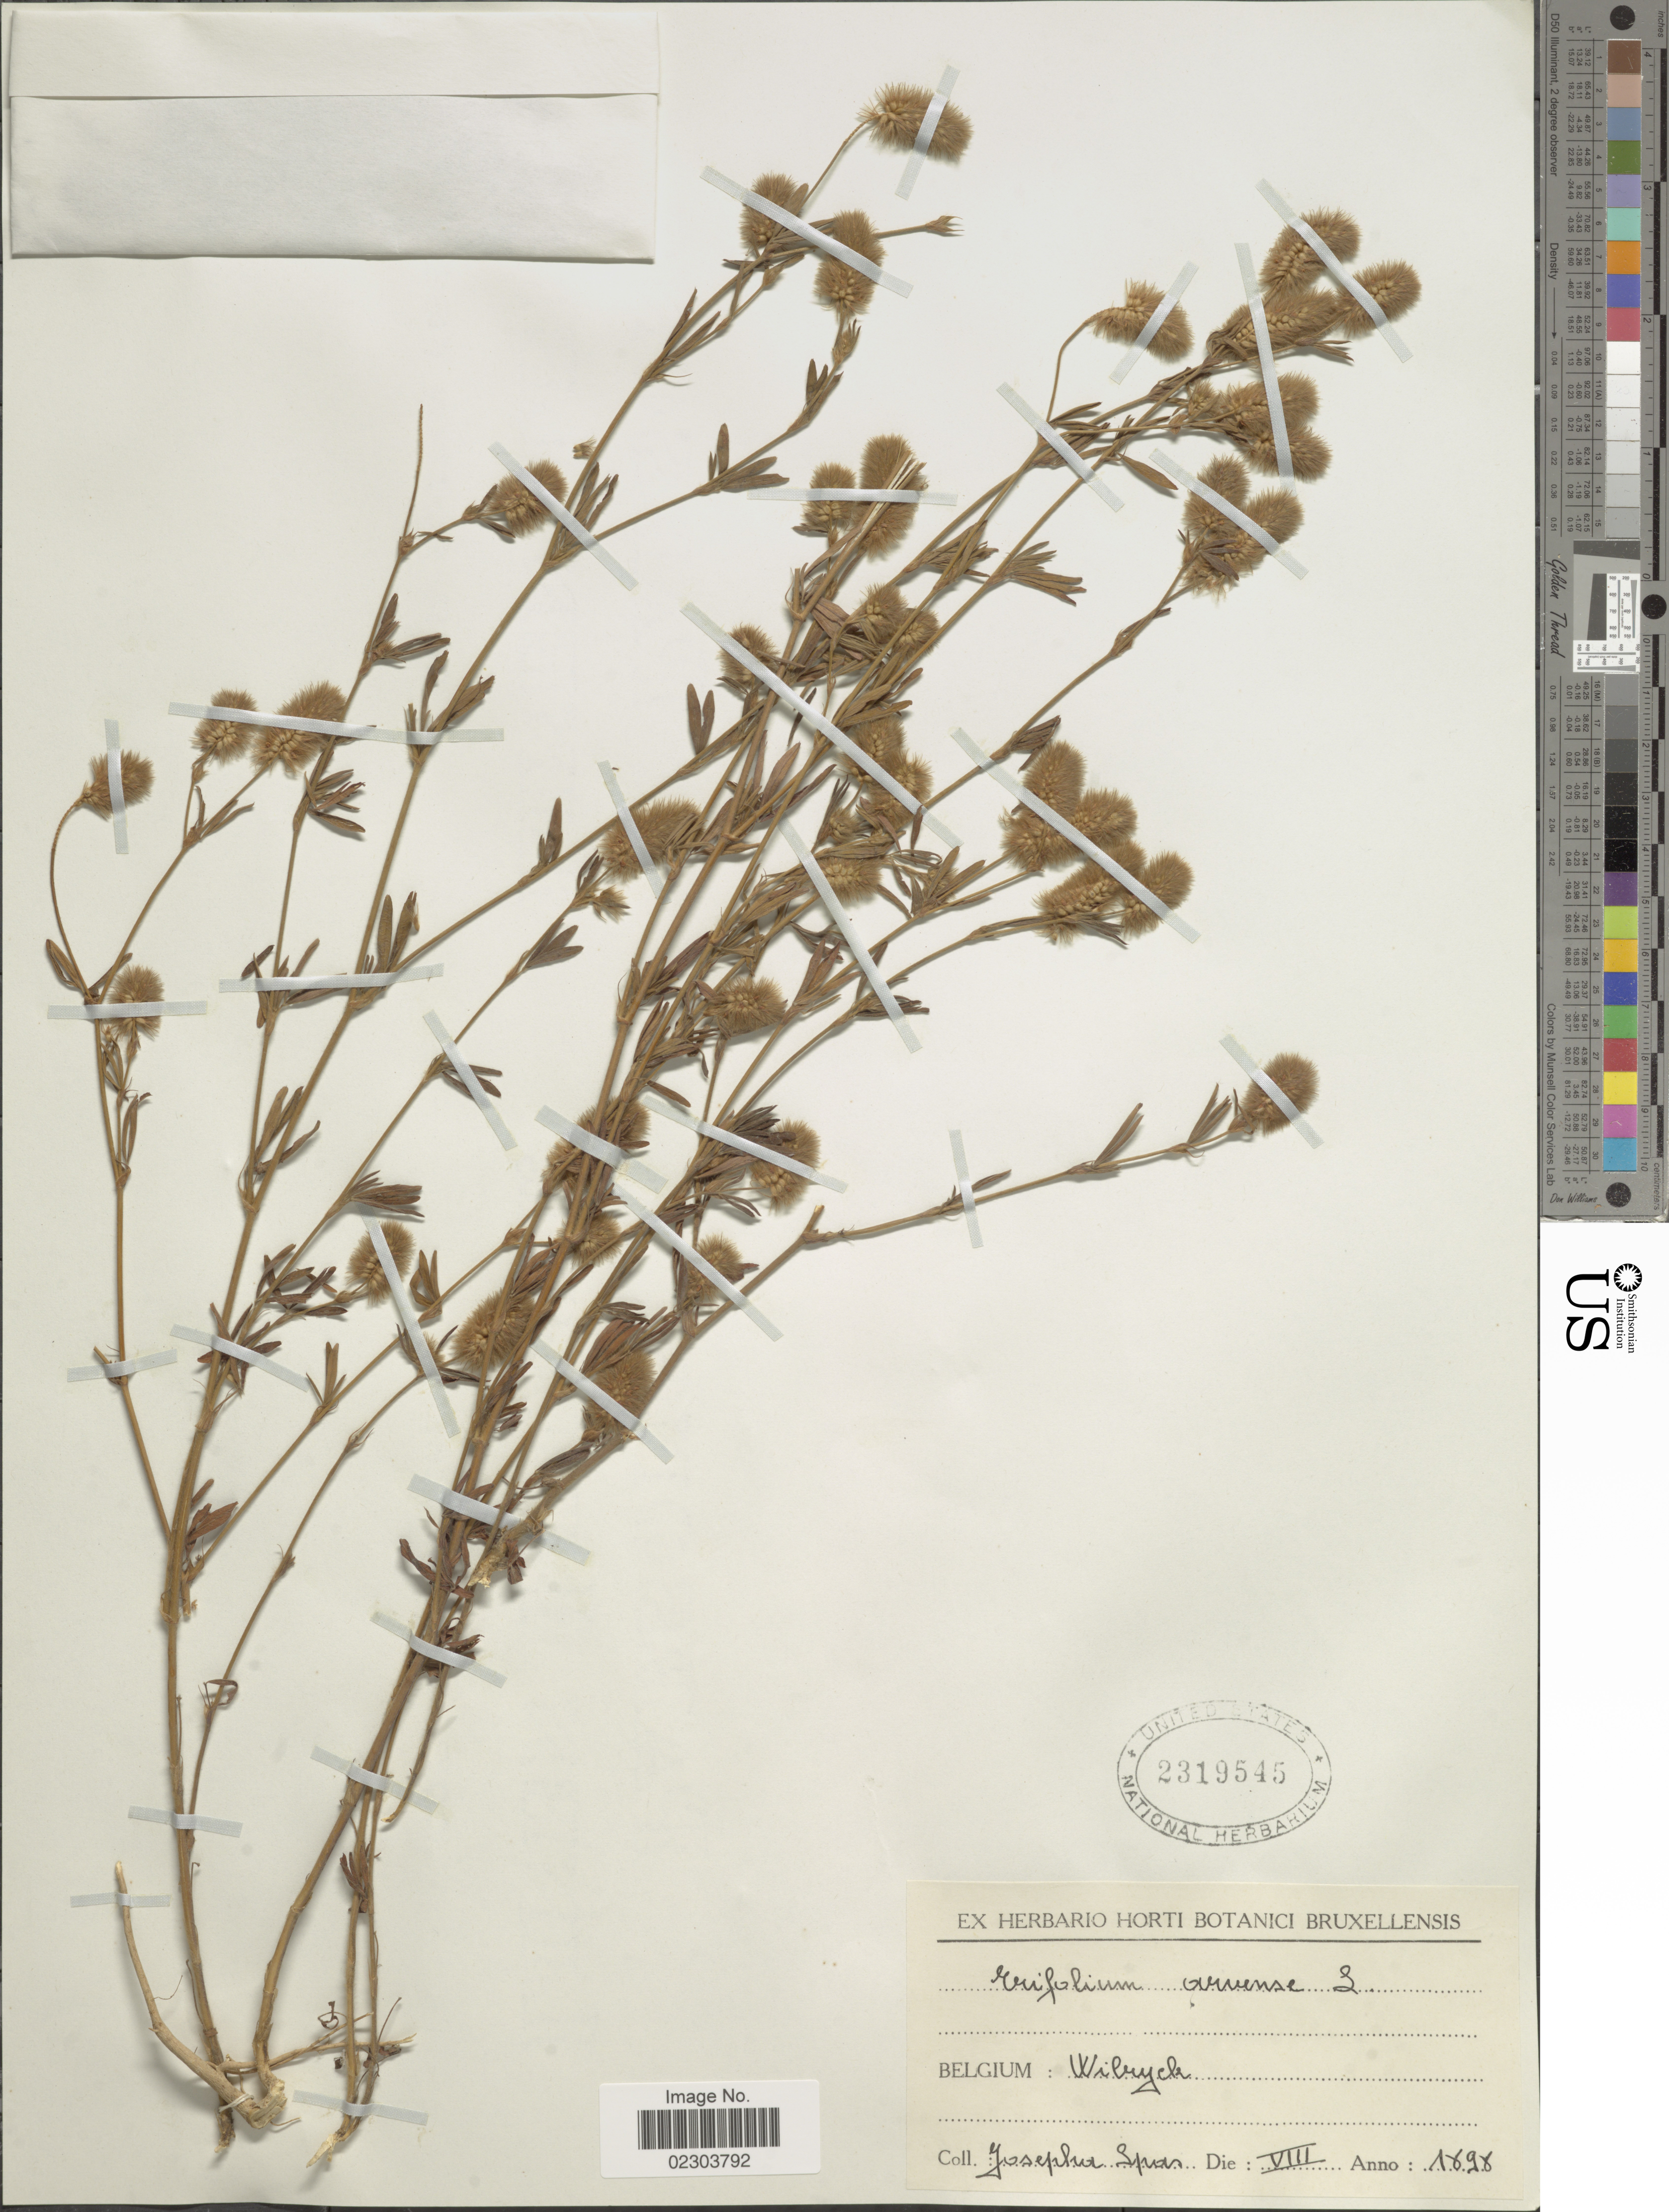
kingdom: Plantae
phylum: Tracheophyta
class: Magnoliopsida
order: Fabales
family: Fabaceae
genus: Trifolium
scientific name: Trifolium arvense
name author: L.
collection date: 1898-08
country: Belgium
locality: Wilbryck [interpreted]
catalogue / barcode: US 2319545